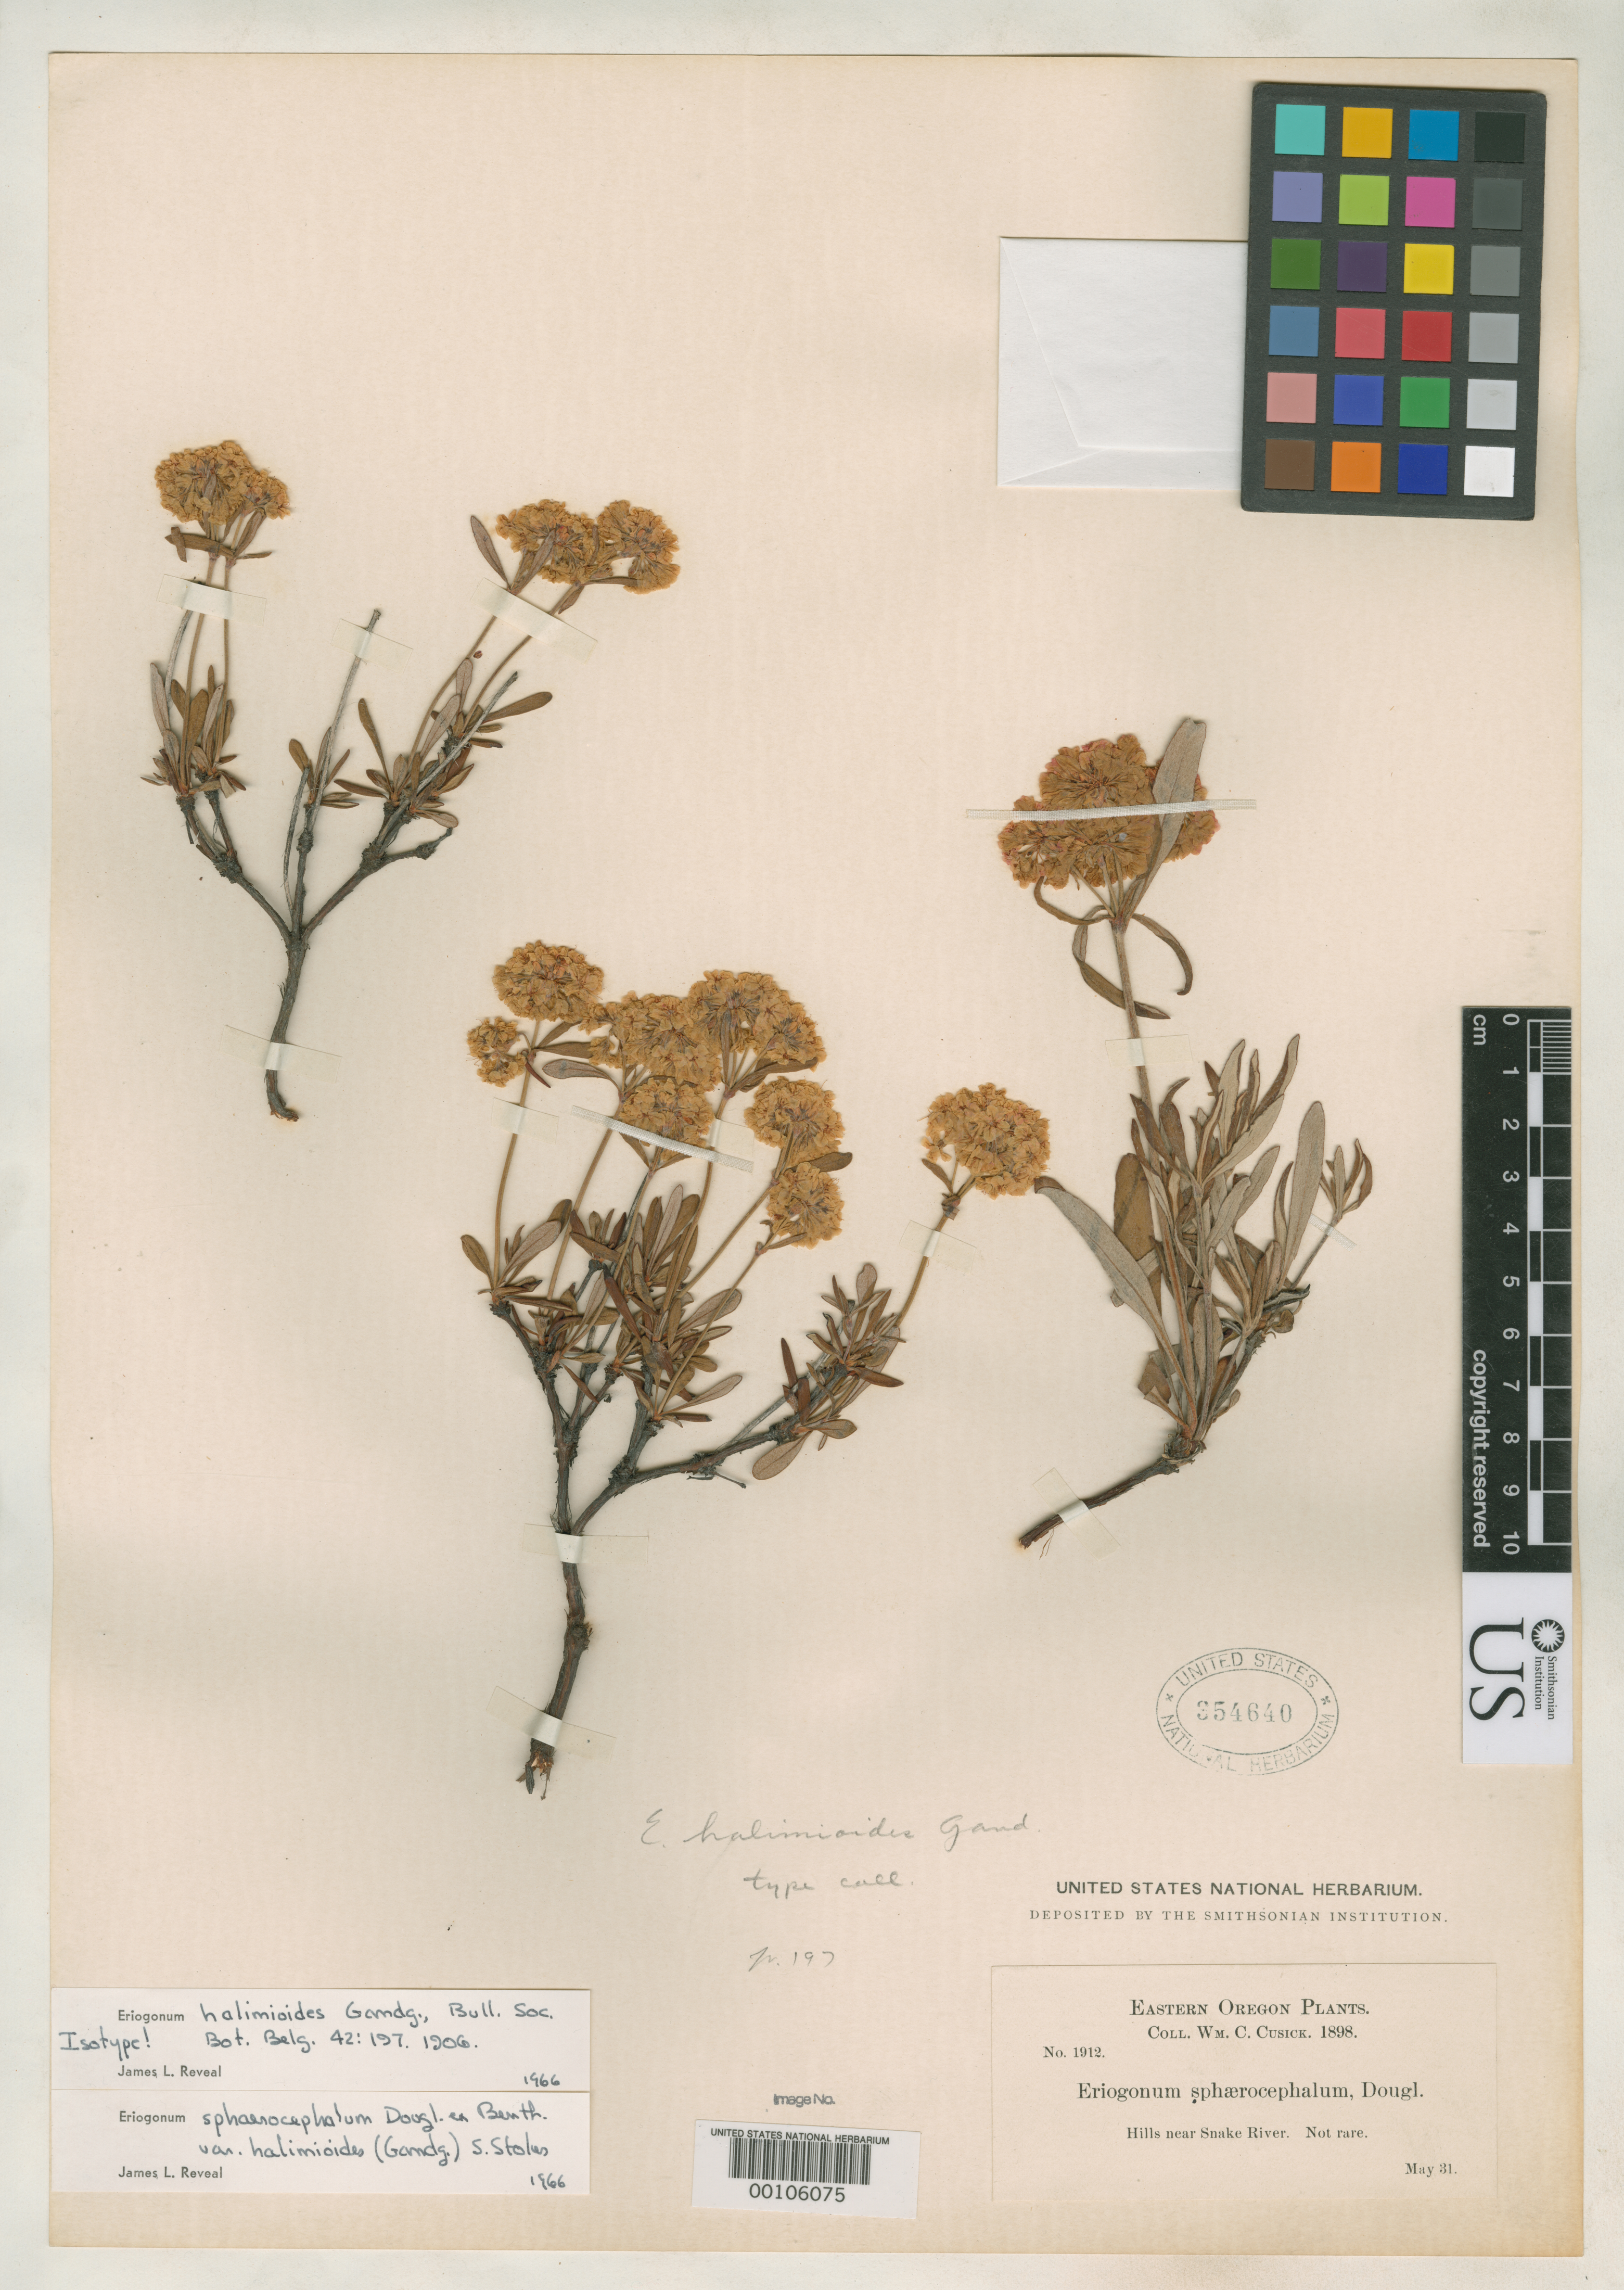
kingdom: Plantae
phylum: Tracheophyta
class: Magnoliopsida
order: Caryophyllales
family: Polygonaceae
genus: Eriogonum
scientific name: Eriogonum halimioides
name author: Gand.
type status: Isotype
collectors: W. C. Cusick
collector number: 1912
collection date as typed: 31 May 1898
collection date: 1898-05-31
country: United States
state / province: Oregon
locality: Near Snake River.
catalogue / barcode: US 354640